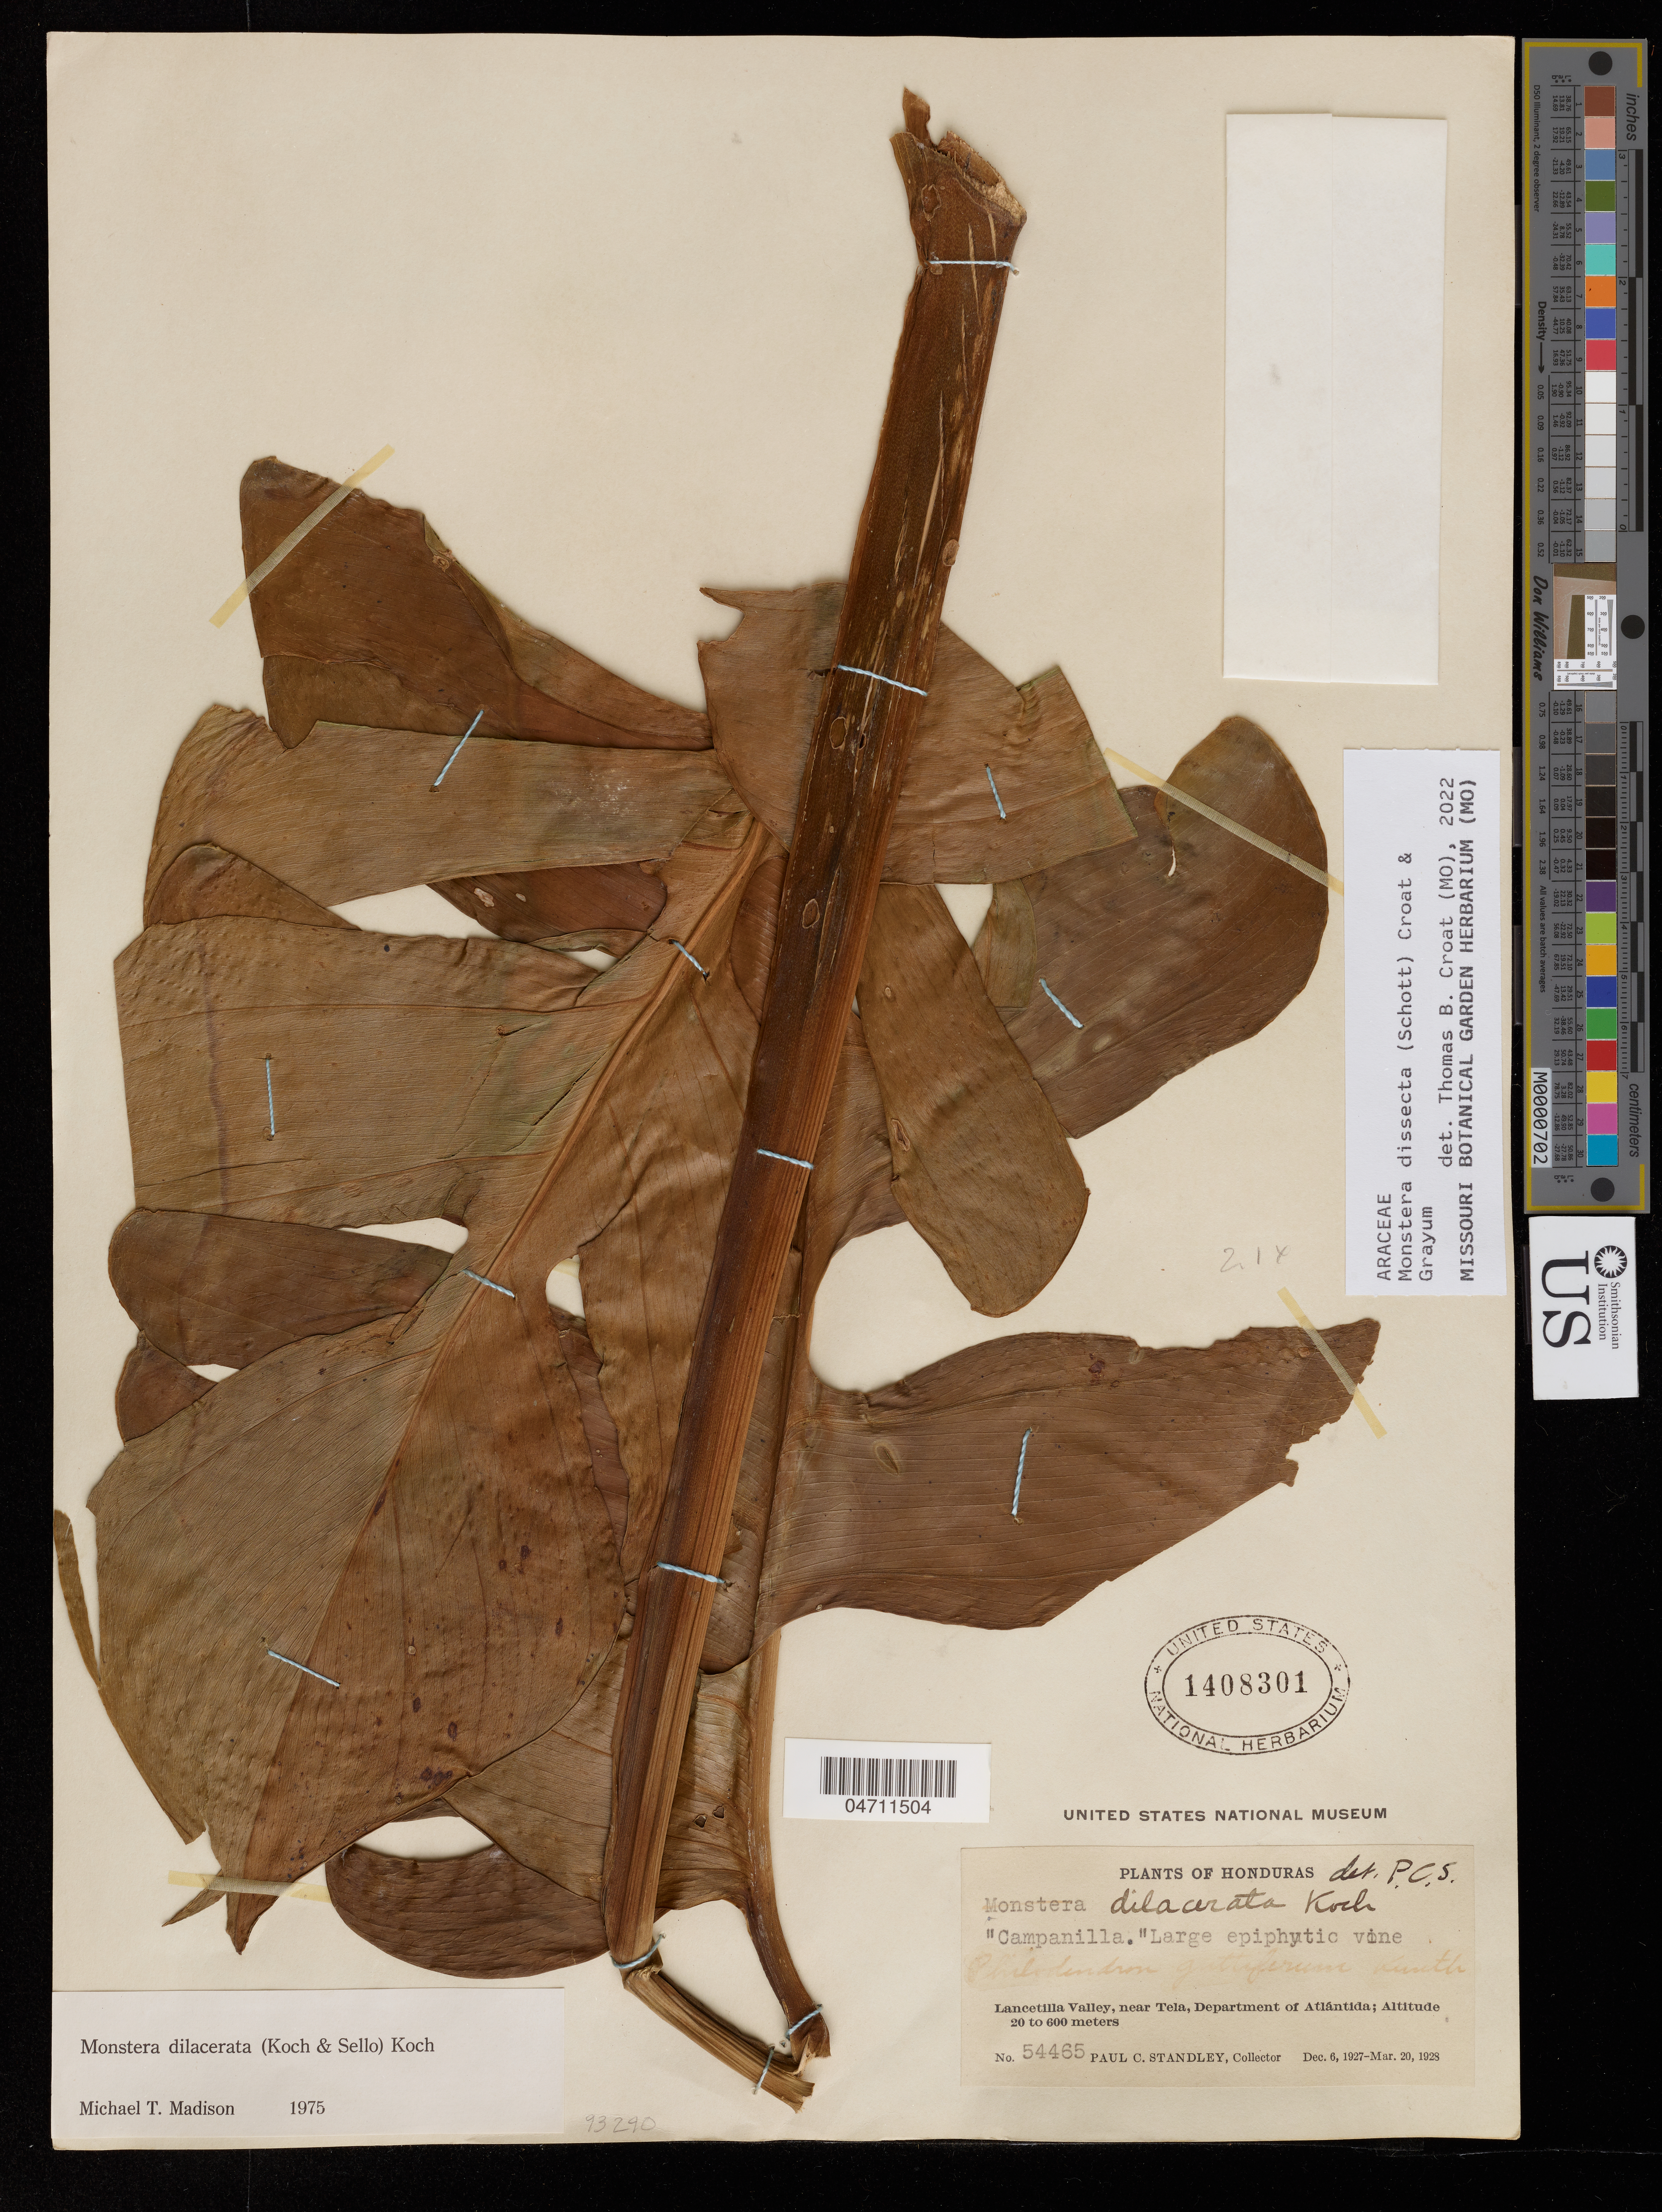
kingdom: Plantae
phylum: Tracheophyta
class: Magnoliopsida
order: Asterales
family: Asteraceae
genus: Solidago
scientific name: Solidago rigida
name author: L.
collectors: T. S. Quedensley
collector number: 19257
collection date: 2017-09-28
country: United States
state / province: Missouri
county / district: Taney County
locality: Drury-Mincy Conservation Area, MDC Glade #2.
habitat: Dolomite flade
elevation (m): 332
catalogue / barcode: US 3763799